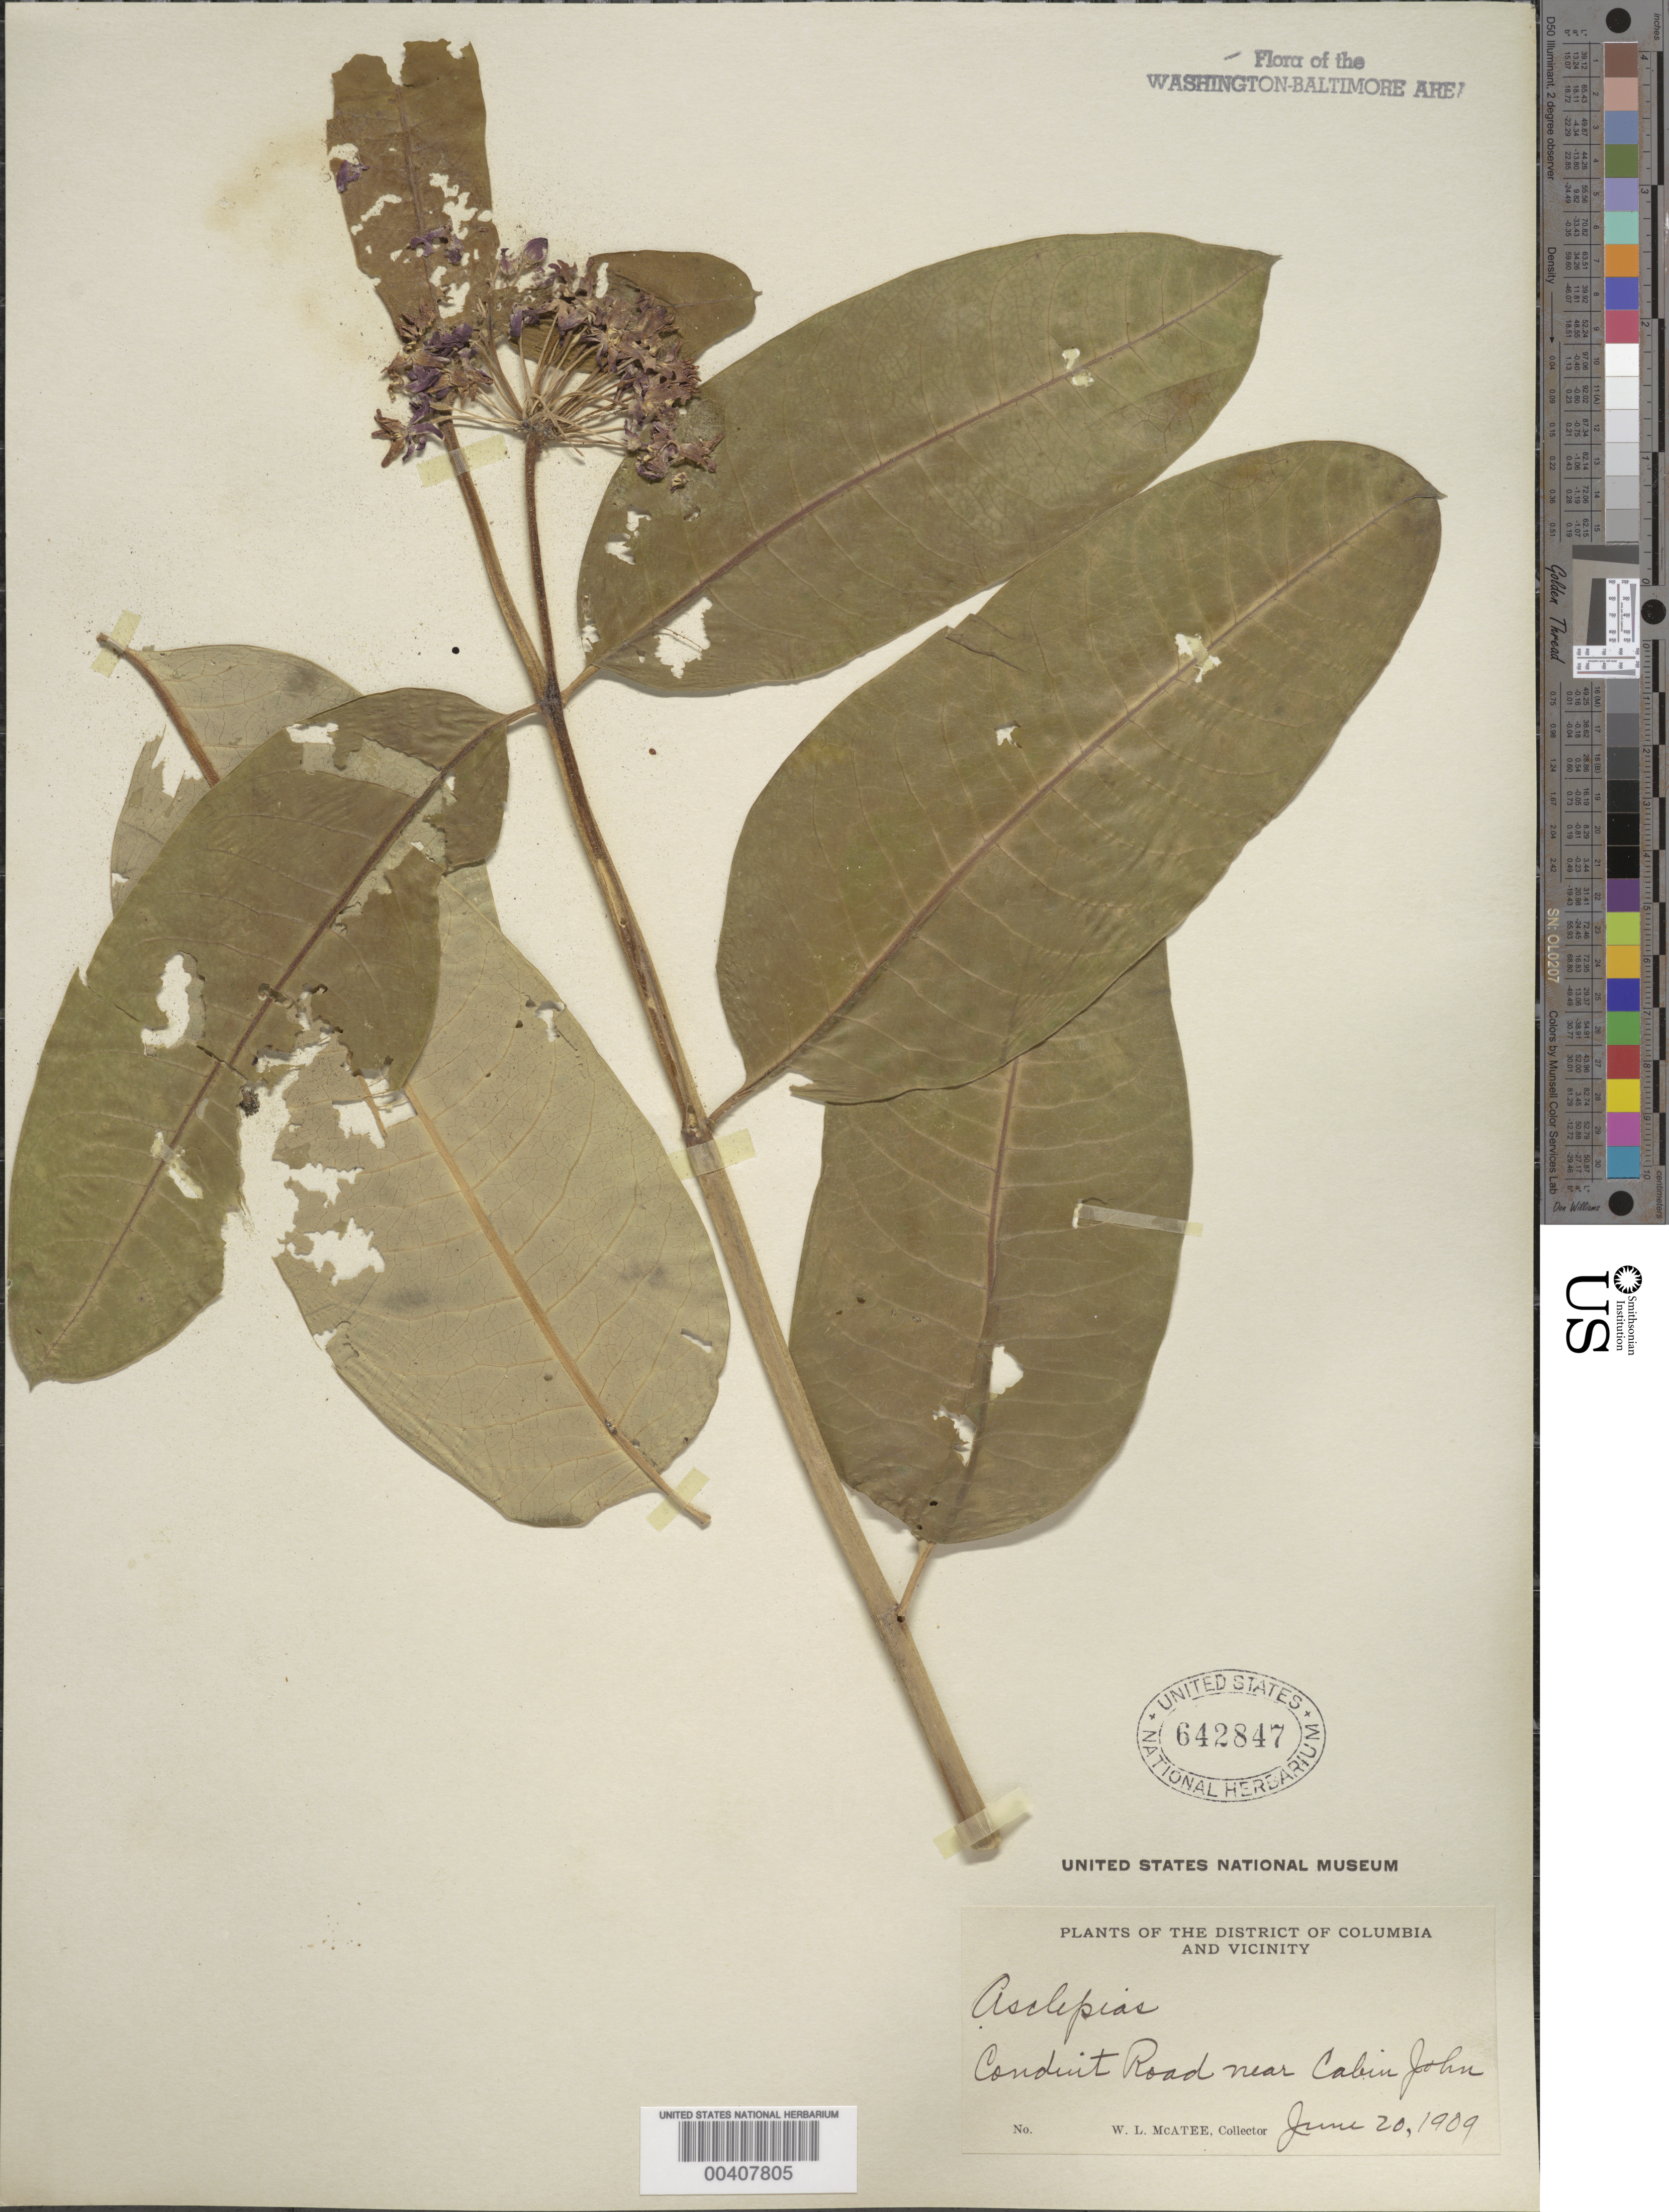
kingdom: Plantae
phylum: Tracheophyta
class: Magnoliopsida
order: Gentianales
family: Apocynaceae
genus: Asclepias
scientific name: Asclepias purpurascens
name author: L.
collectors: W. McAtee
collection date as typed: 20 Jun 1909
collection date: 1909-06-20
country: United States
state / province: Maryland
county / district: Montgomery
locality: Conduit Road near Cabin John C. & O. Canal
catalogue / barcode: US 642847